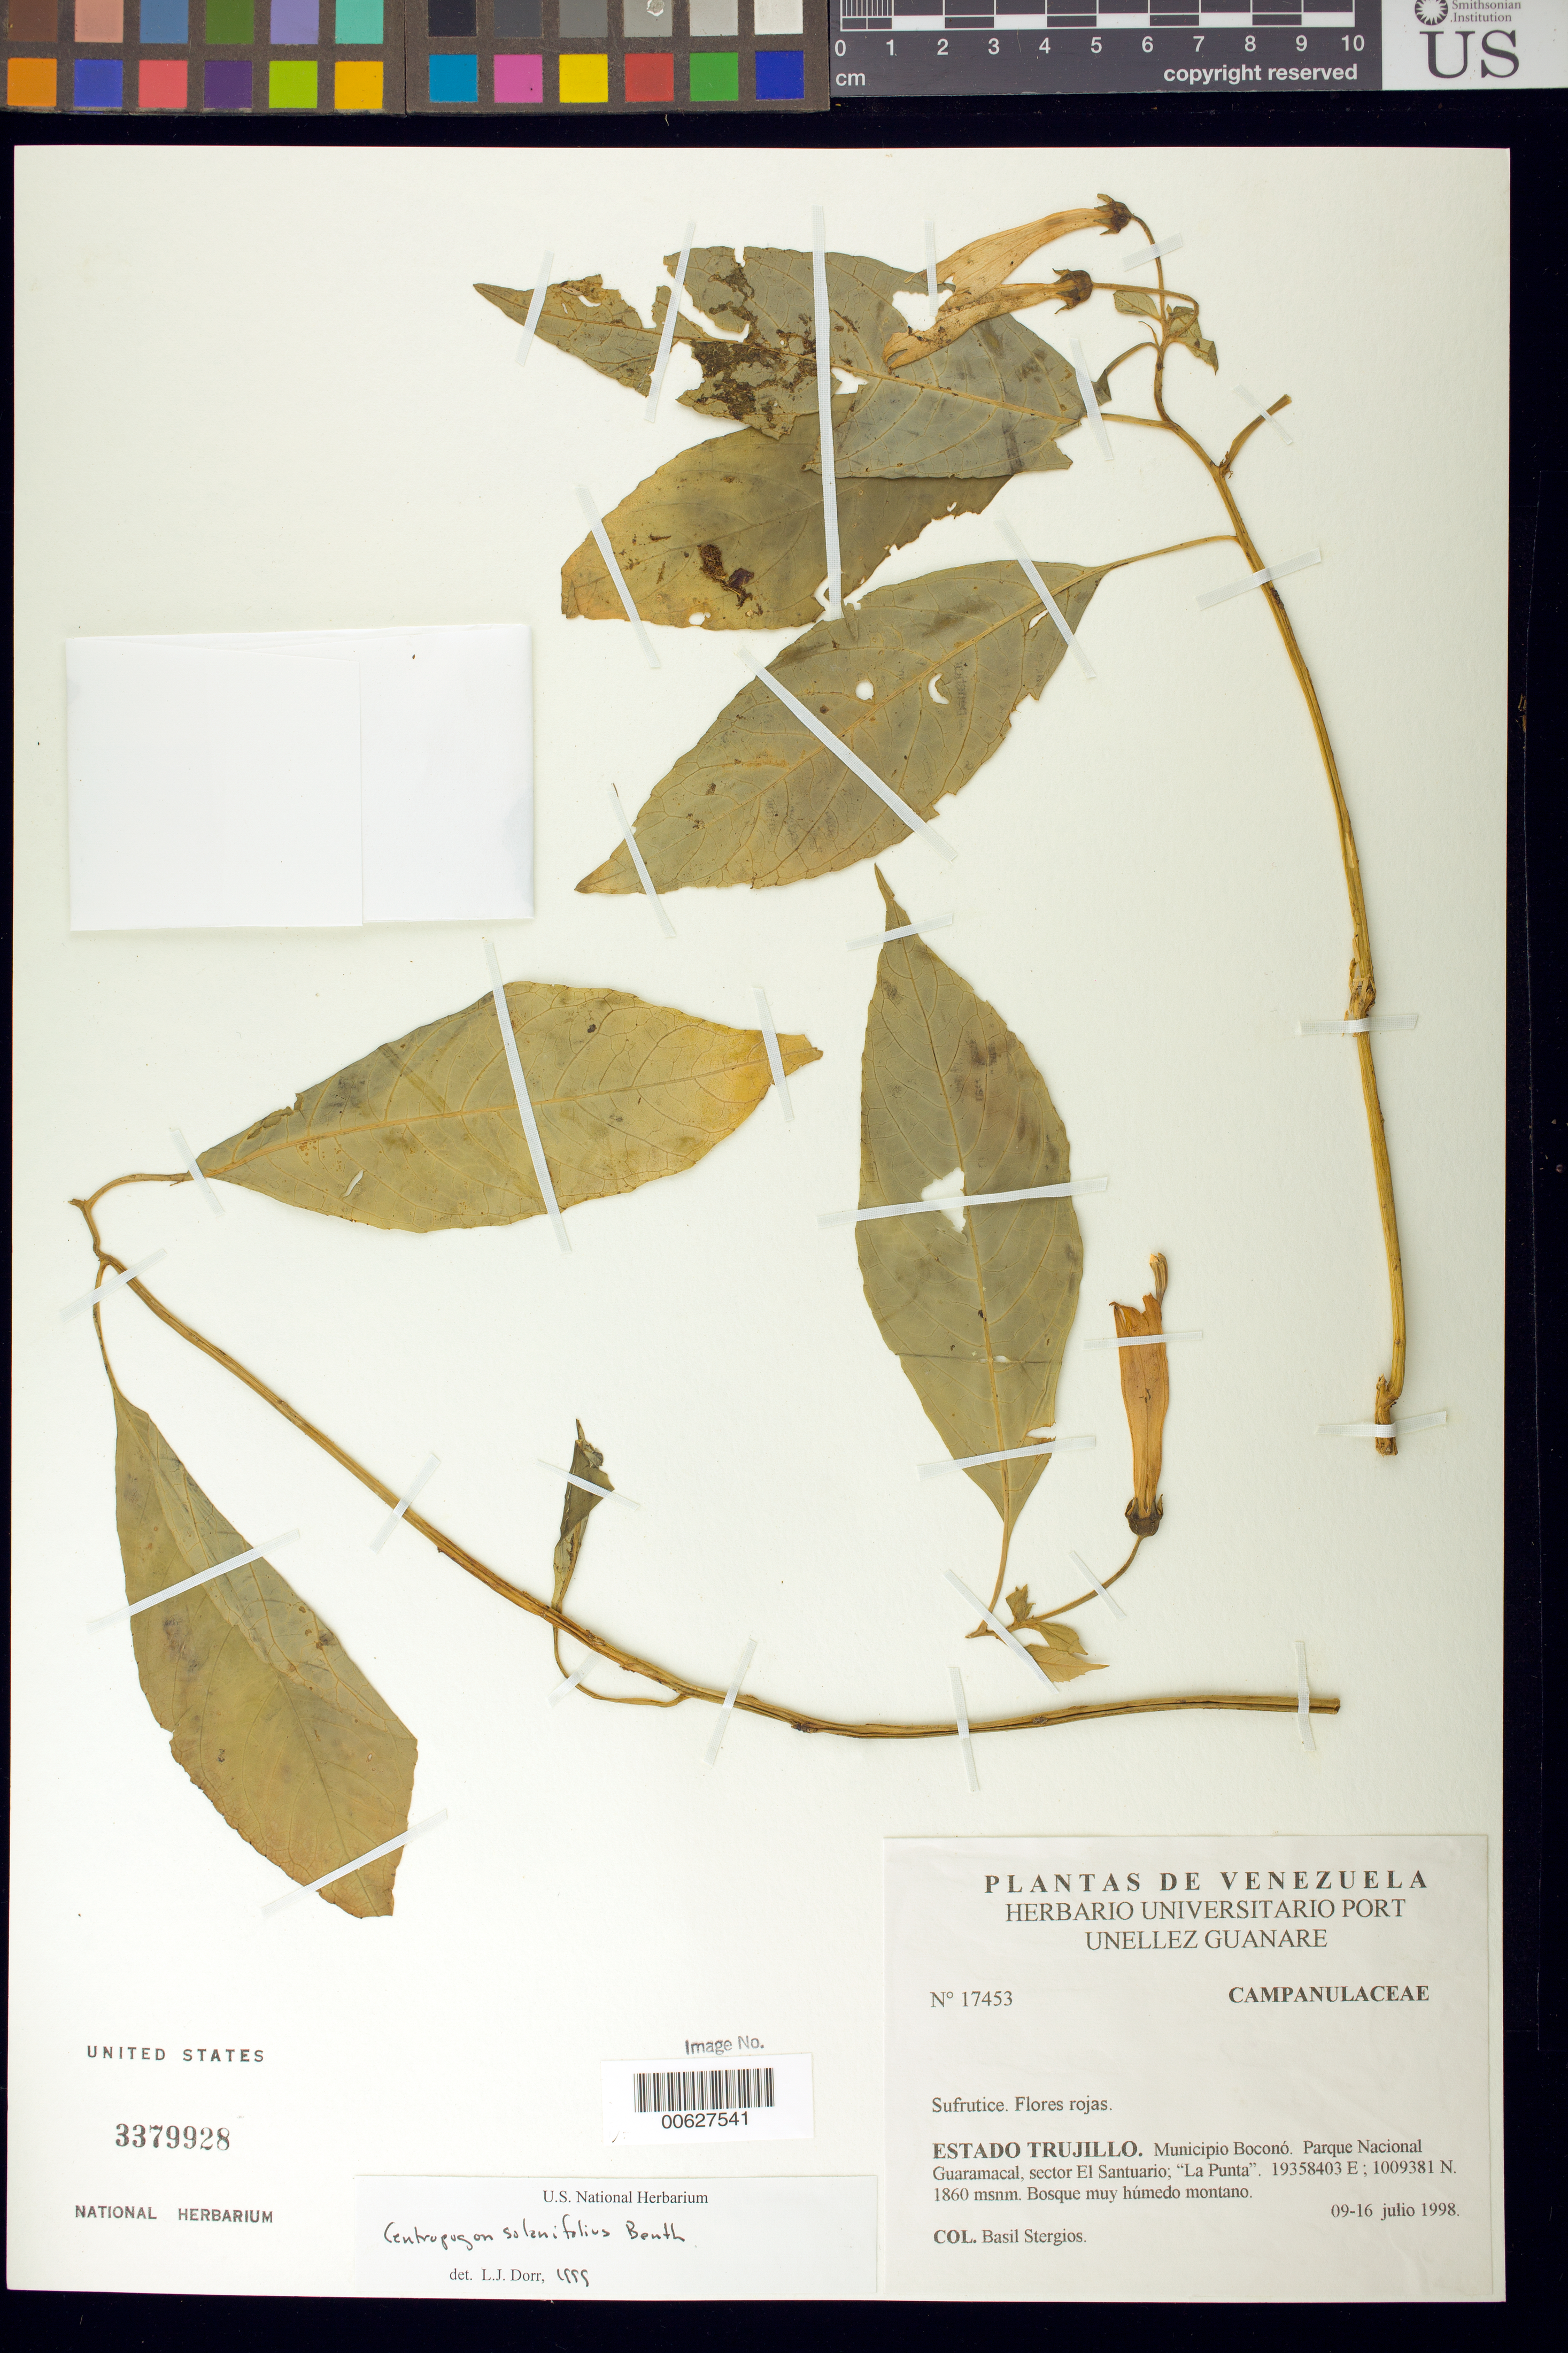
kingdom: Plantae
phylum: Tracheophyta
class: Magnoliopsida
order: Asterales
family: Campanulaceae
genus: Centropogon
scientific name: Centropogon solanifolius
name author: Benth.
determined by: Dorr, L. J., (BOT), Smithsonian Institution - National Museum of Natural History (UNITED STATES)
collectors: B. G. Stergios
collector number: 17453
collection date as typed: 09 Jul 1998 to 16 Jul 1998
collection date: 1998-07-09/1998-07-16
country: Venezuela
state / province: Trujillo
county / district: Boconó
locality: Parque Nacional Guaramacal, Sector El Santuario, La Punta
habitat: Bosque muy húmedo montano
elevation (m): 1860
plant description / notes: OSH, PORT, US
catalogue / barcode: US 3379928